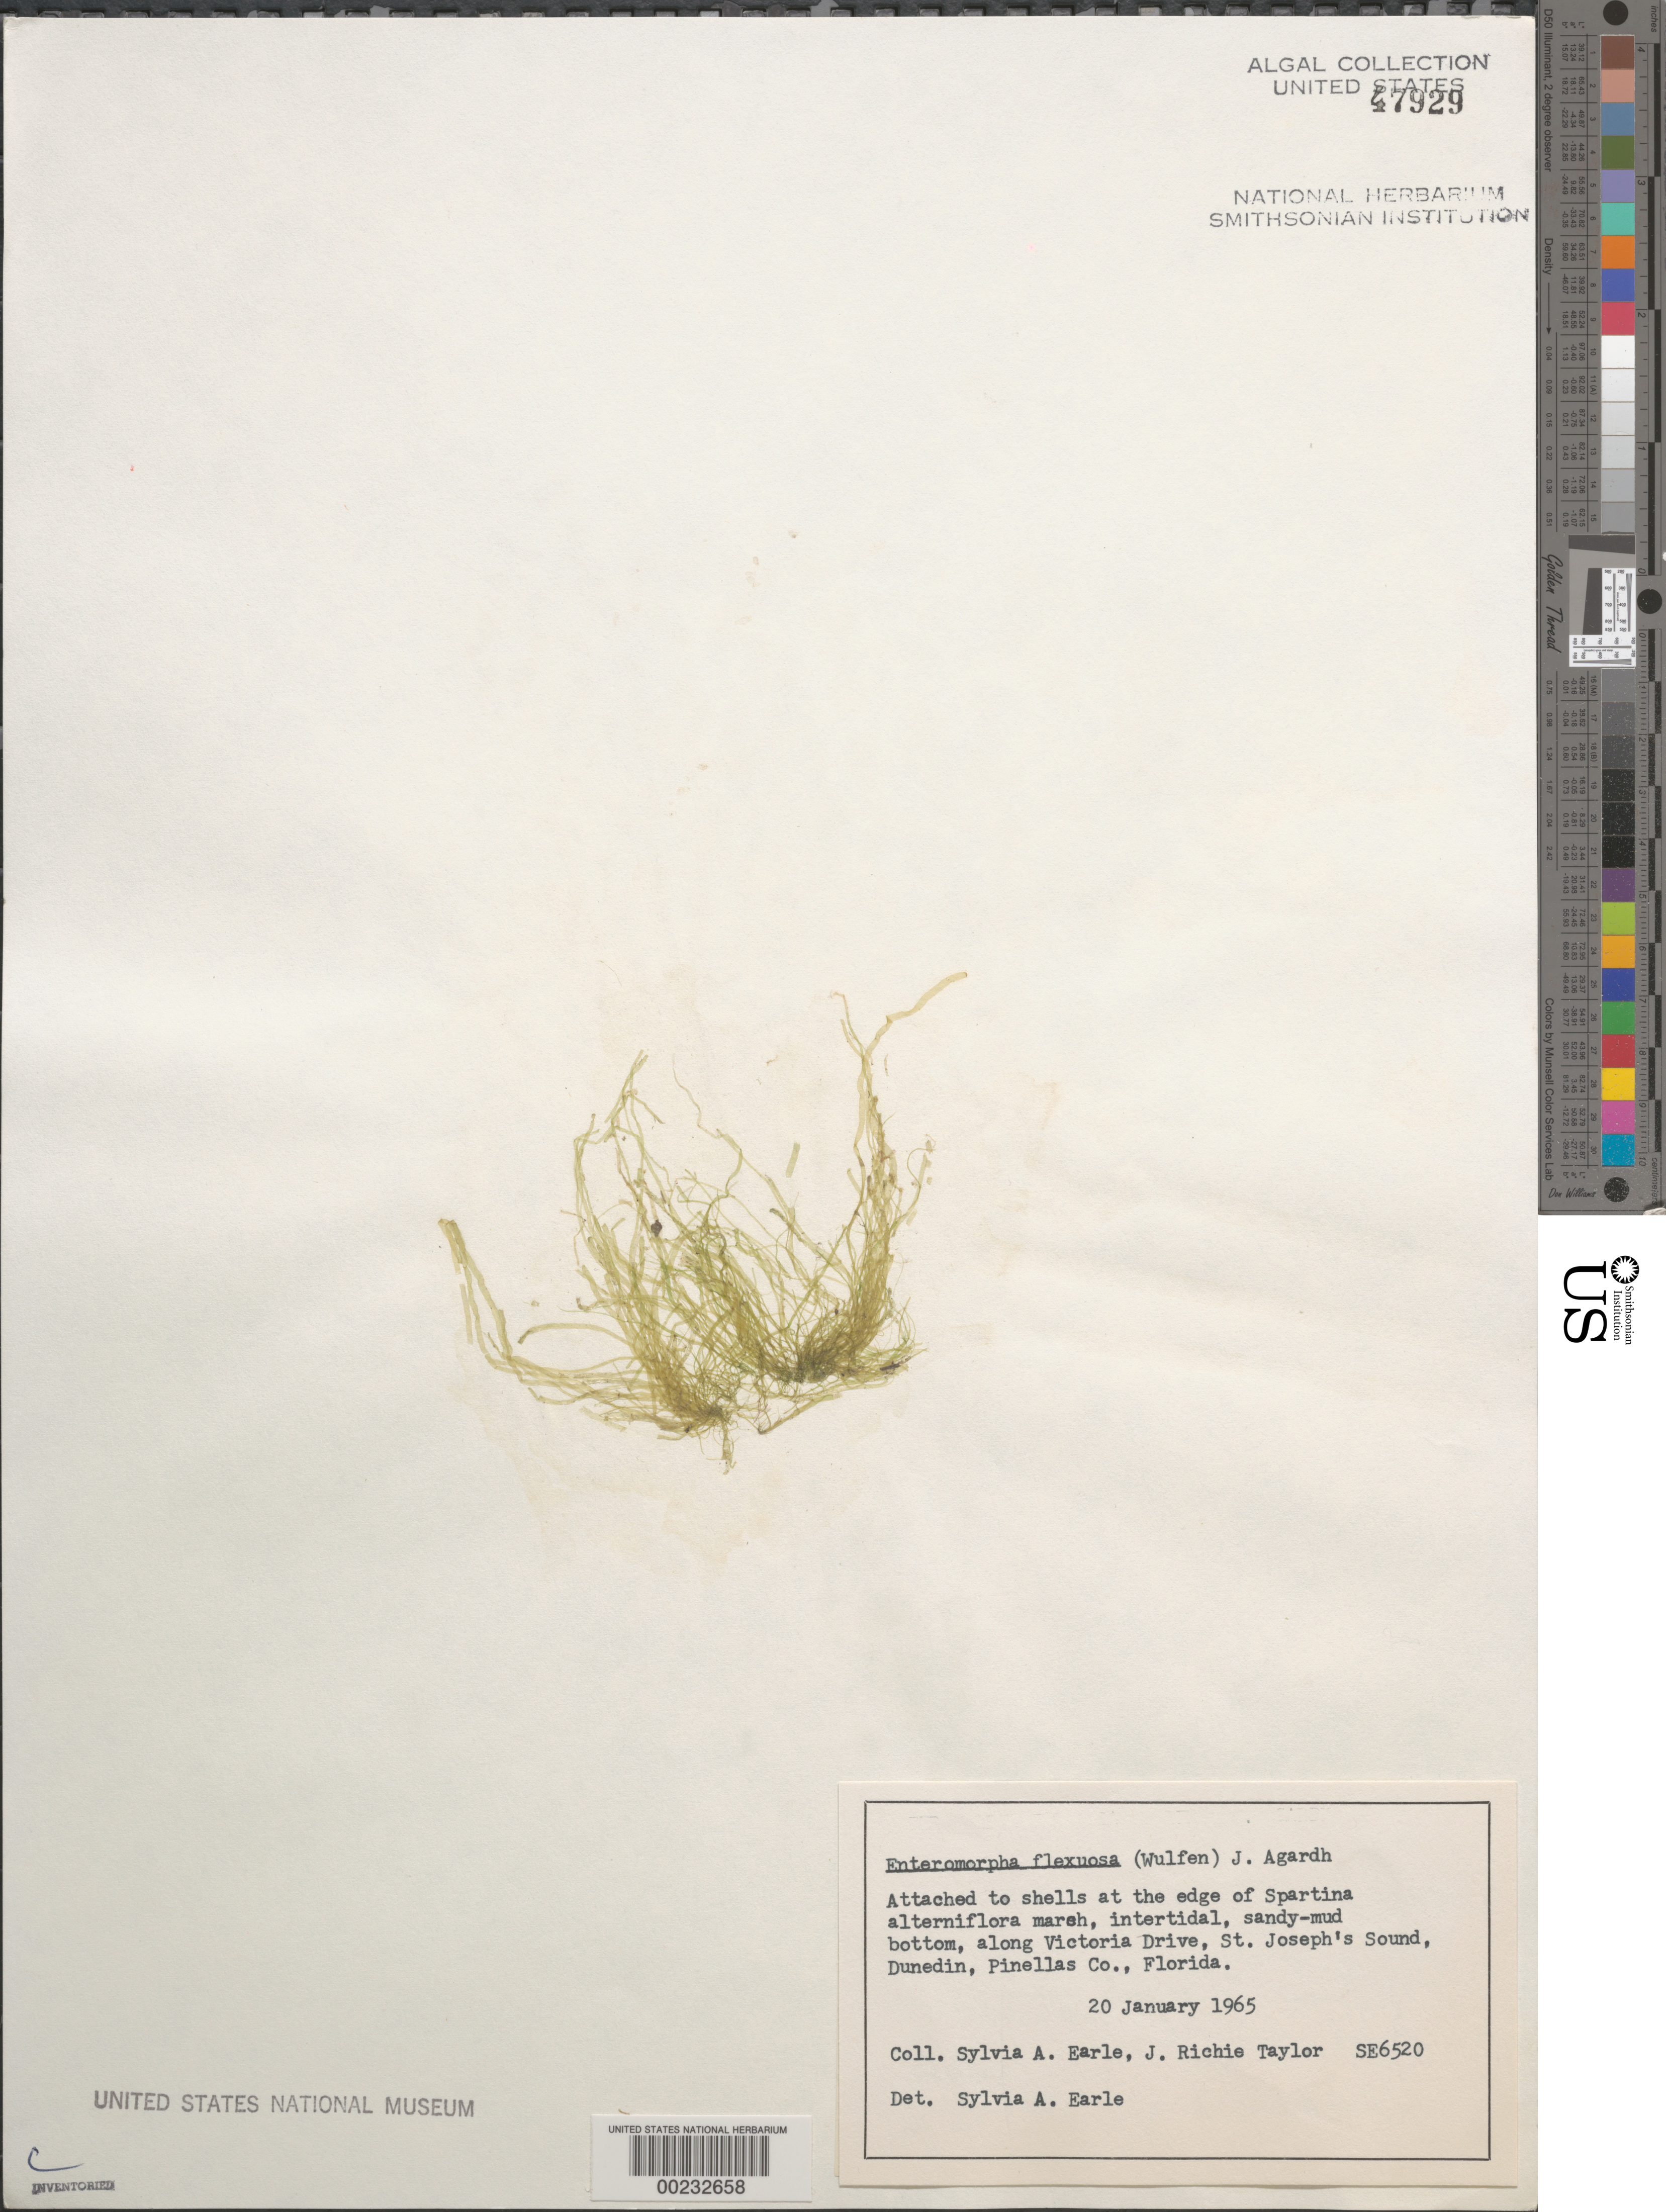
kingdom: Plantae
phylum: Chlorophyta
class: Ulvophyceae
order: Ulvales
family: Ulvaceae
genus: Ulva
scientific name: Ulva flexuosa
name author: Wulfen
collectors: S. A. Earle & J. L. Taylor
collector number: SE 6520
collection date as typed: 20 Jan 1965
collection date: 1965-01-20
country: United States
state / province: Florida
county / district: Pinellas County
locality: Dunedin, Victoria Drive, St. Joseph Sound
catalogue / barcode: US 47929